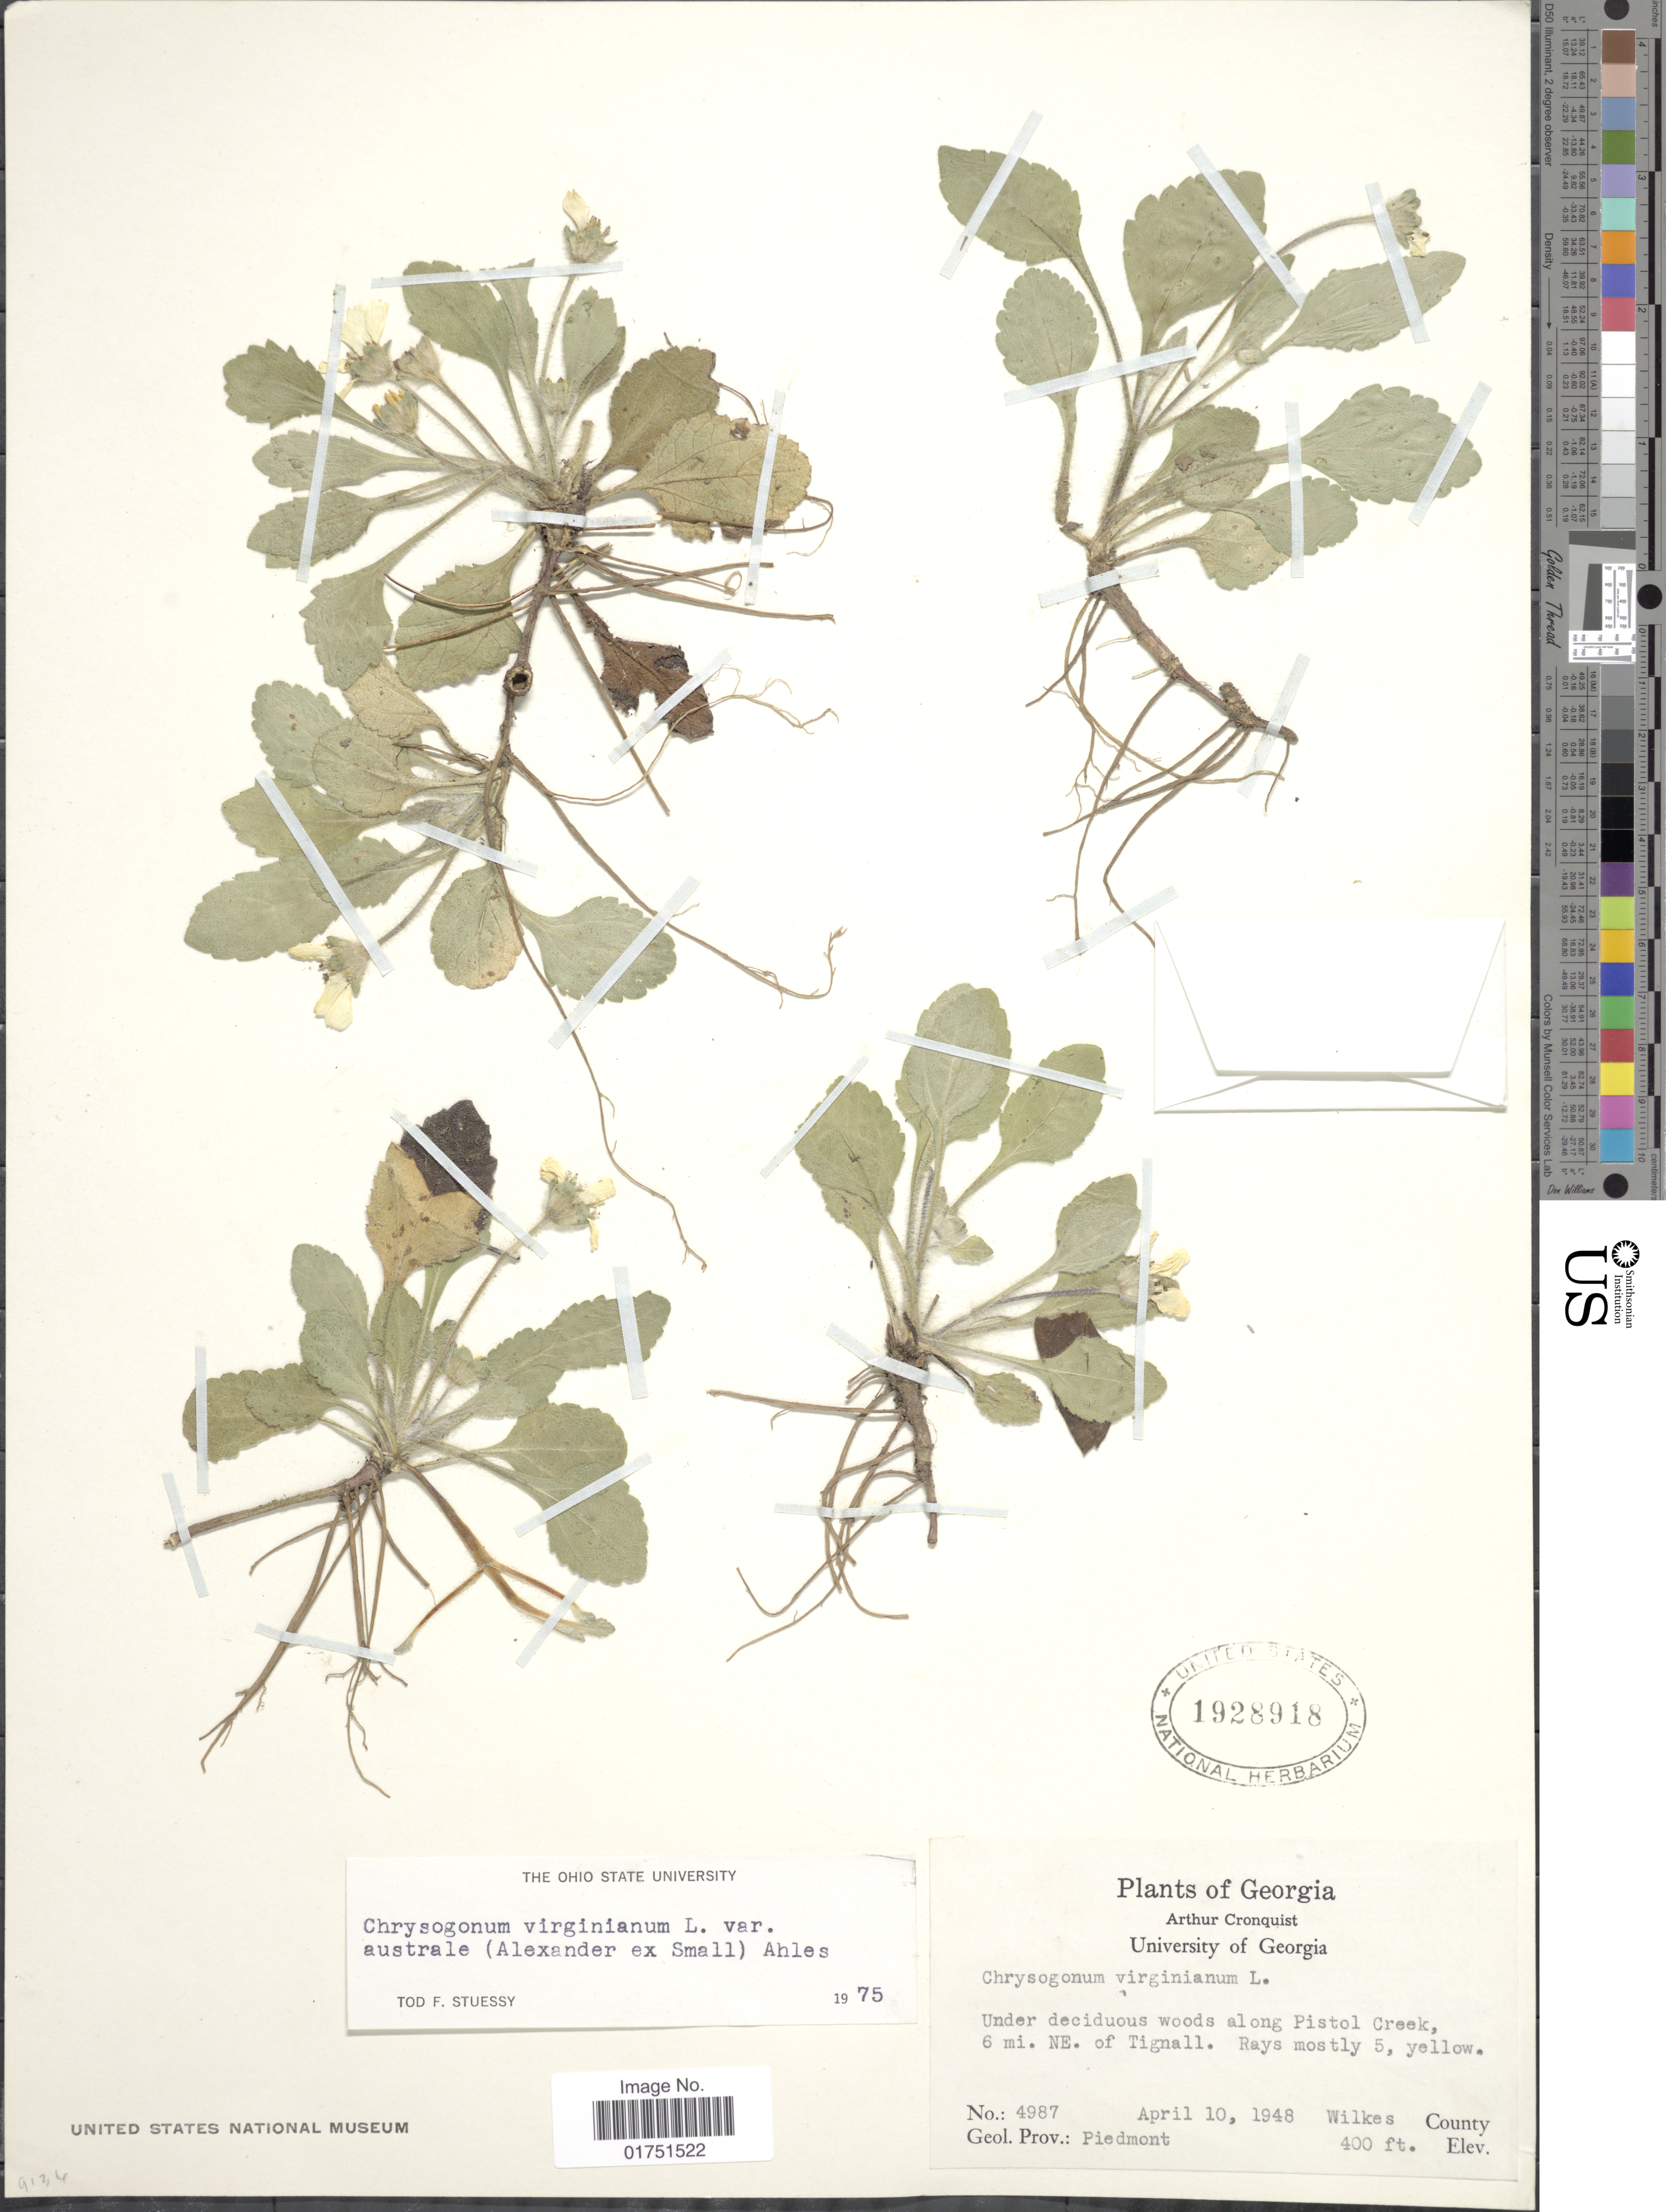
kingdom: Plantae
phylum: Tracheophyta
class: Magnoliopsida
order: Asterales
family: Asteraceae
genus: Chrysogonum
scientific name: Chrysogonum virginianum var. australe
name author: (Alexander ex Small) Ahles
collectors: A. J. Cronquist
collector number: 4987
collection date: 1948-04-10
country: United States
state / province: Georgia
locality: Under deciduous woods along Pistol Creek, 6 mi. NE.. of Tignall. Wilkes County. Geol. Prov.: Piedmont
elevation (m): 122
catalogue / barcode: US 1928918